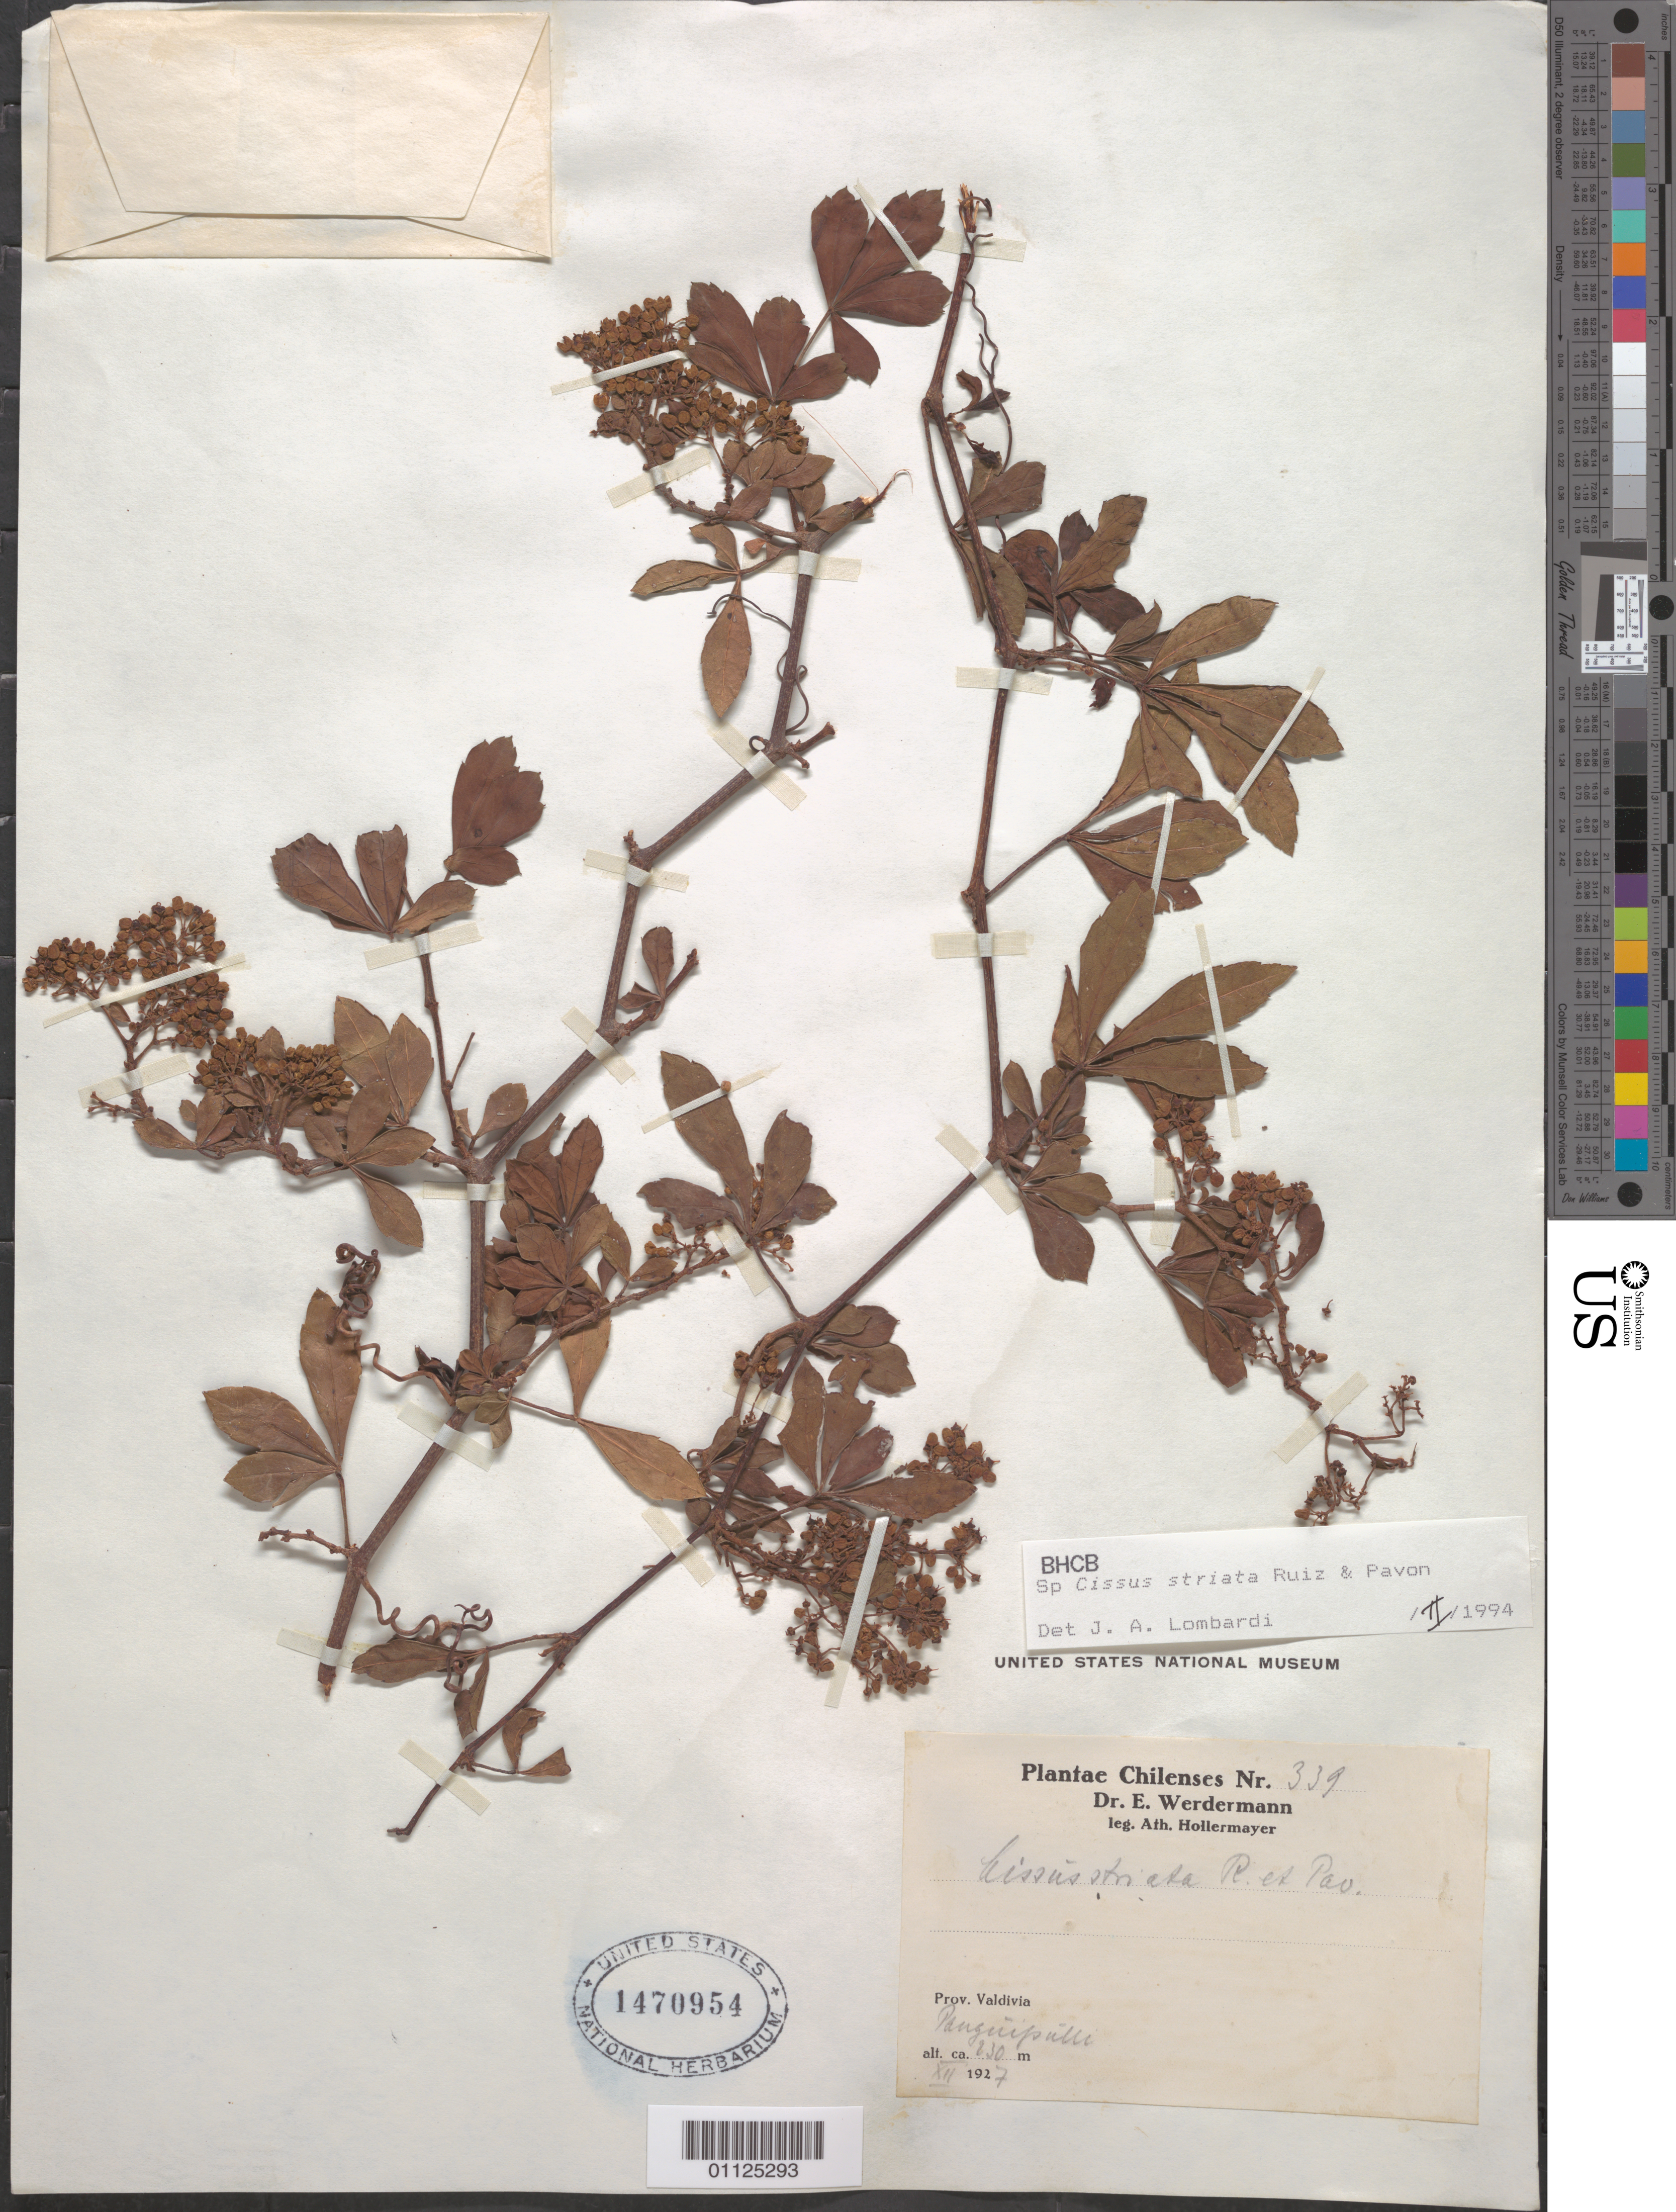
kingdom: Plantae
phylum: Tracheophyta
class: Magnoliopsida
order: Vitales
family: Vitaceae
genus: Clematicissus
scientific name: Clematicissus striata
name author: (Ruiz & Pav.) Lombardi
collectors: E. Werdermann & A. Hollermayer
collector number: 339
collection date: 1927-12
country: Chile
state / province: Los Ríos (XIV)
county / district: Valdivia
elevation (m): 230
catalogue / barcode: US 1470954